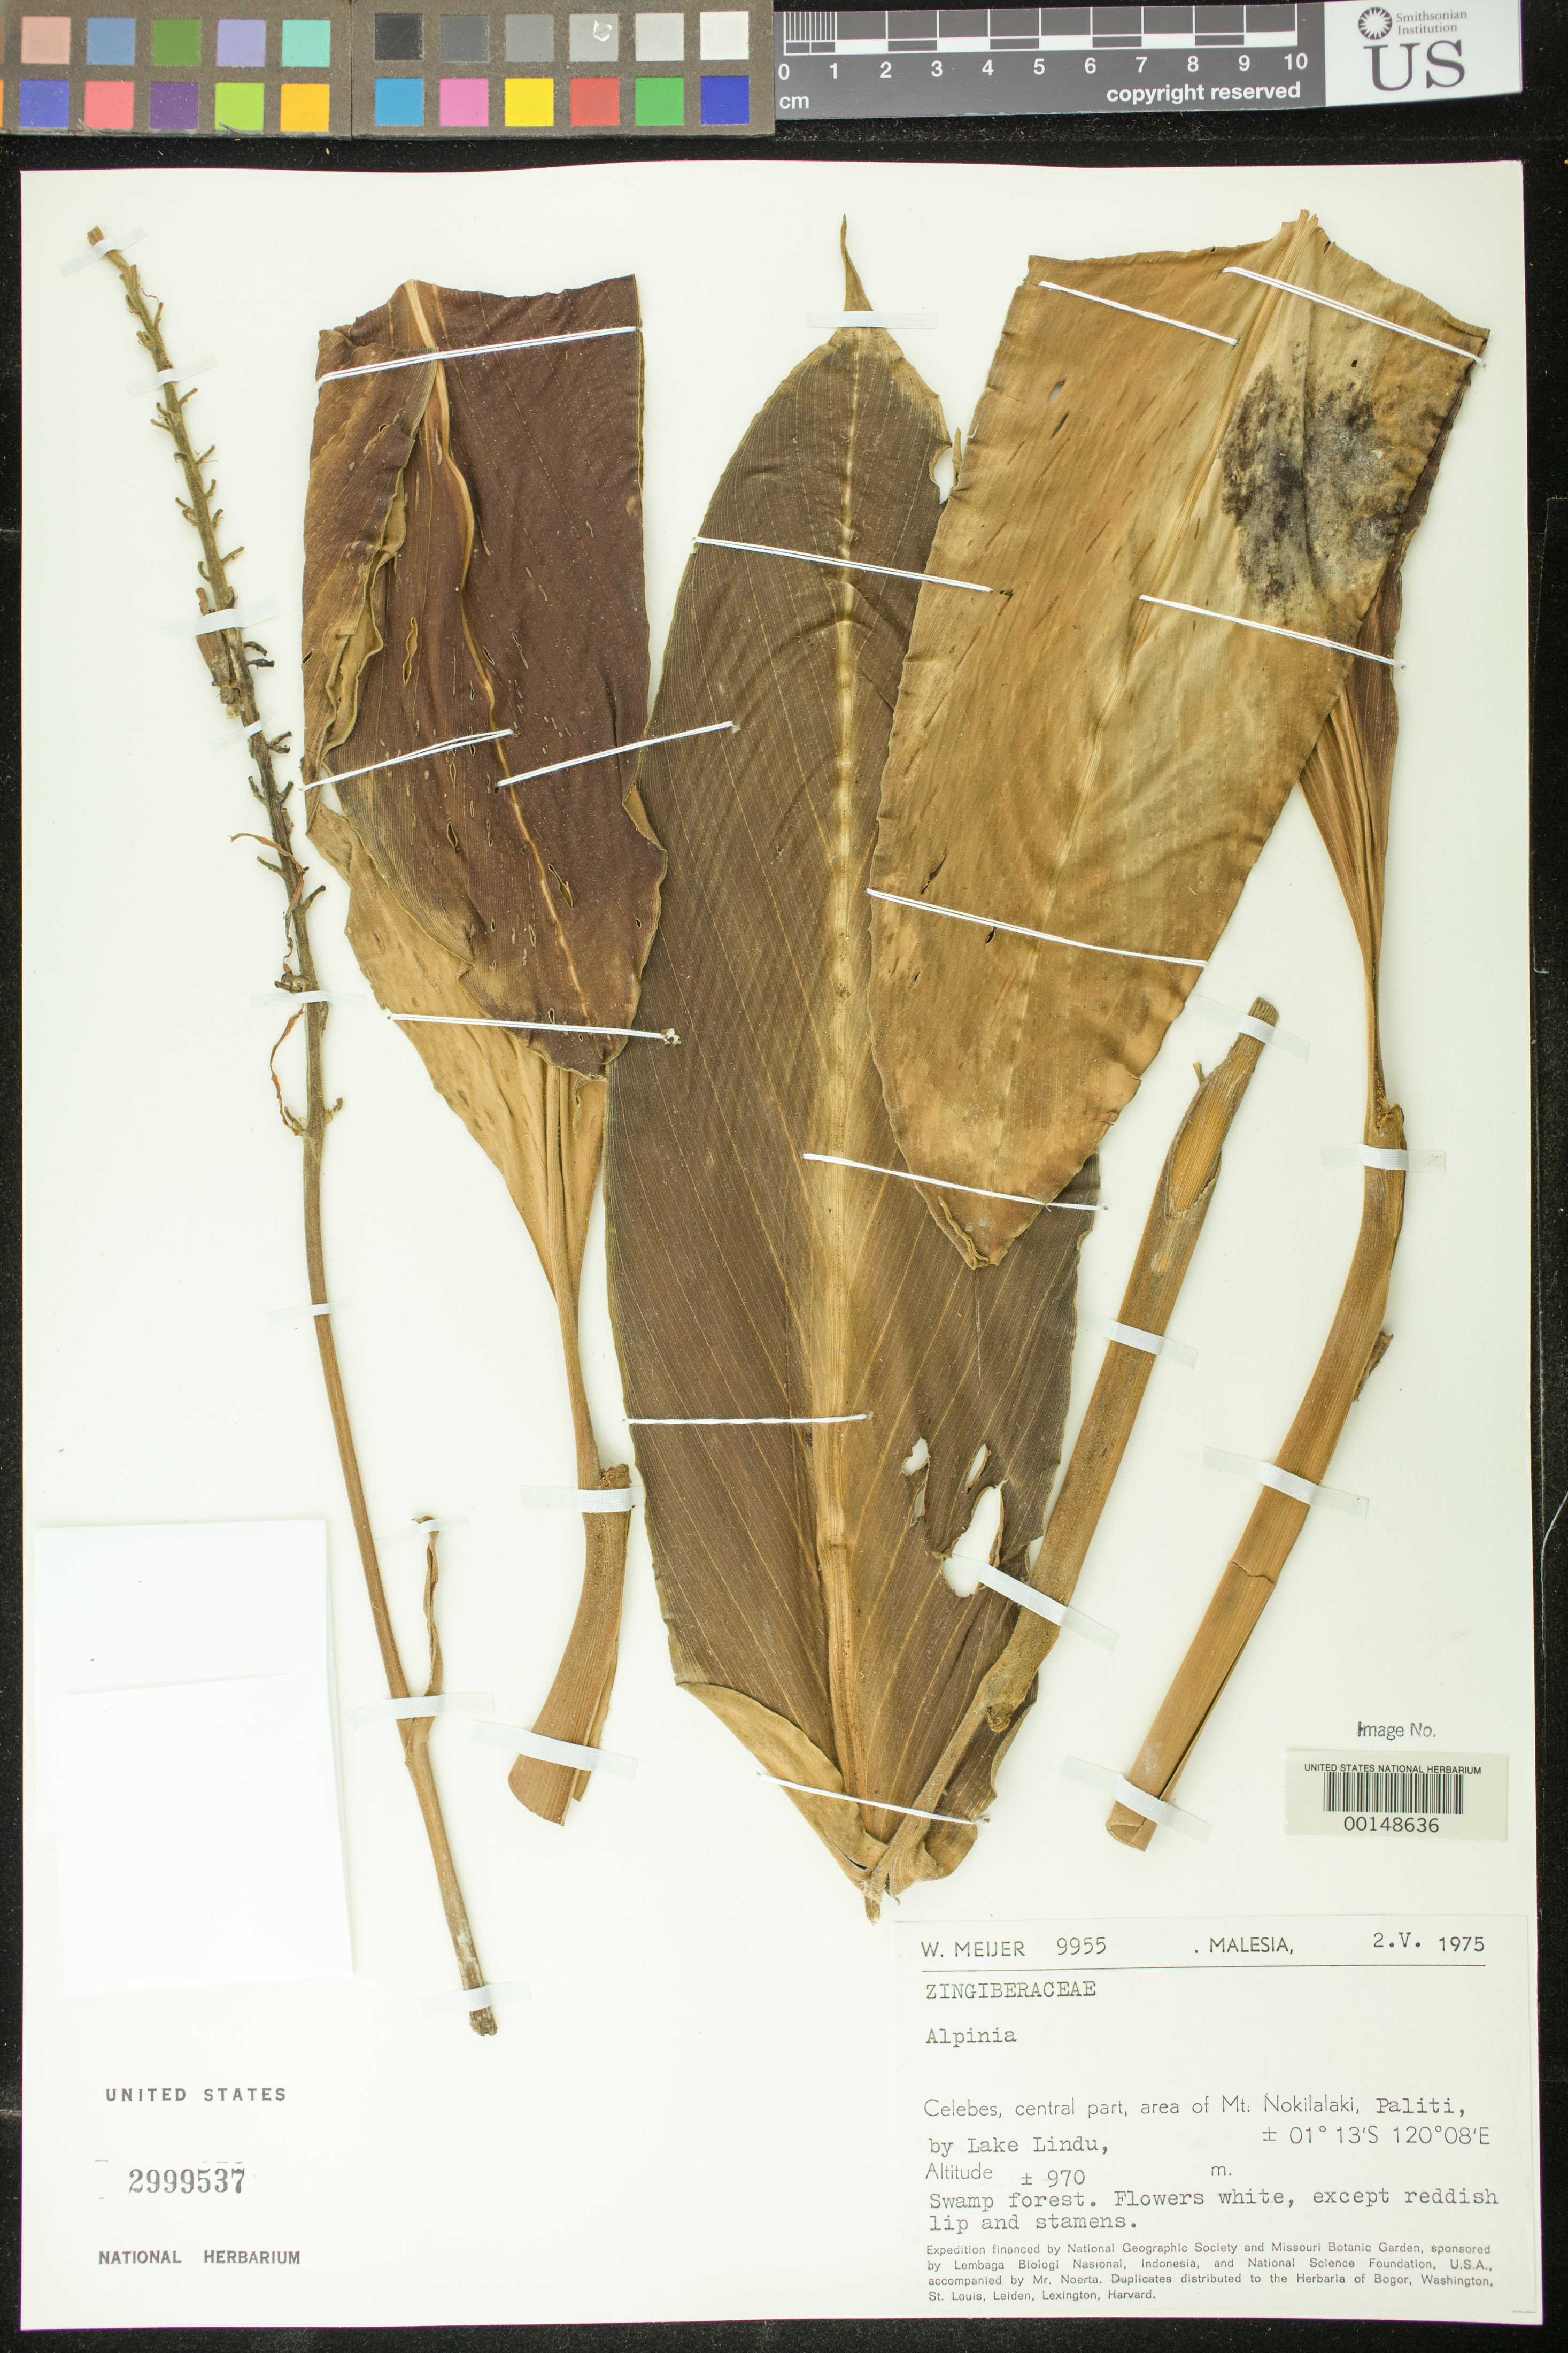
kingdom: Plantae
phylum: Tracheophyta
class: Liliopsida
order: Zingiberales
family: Zingiberaceae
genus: Alpinia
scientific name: Alpinia sp.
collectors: W. Meijer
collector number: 9955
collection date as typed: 02 May 1975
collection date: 1975-05-02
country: Indonesia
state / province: Sulawesi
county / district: Sulawesi Tengah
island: Sulawesi [Celebes]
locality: Malesia, central part, area of mt. nokilalaki, paliti, by lake lindu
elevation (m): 970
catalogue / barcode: US 2999537